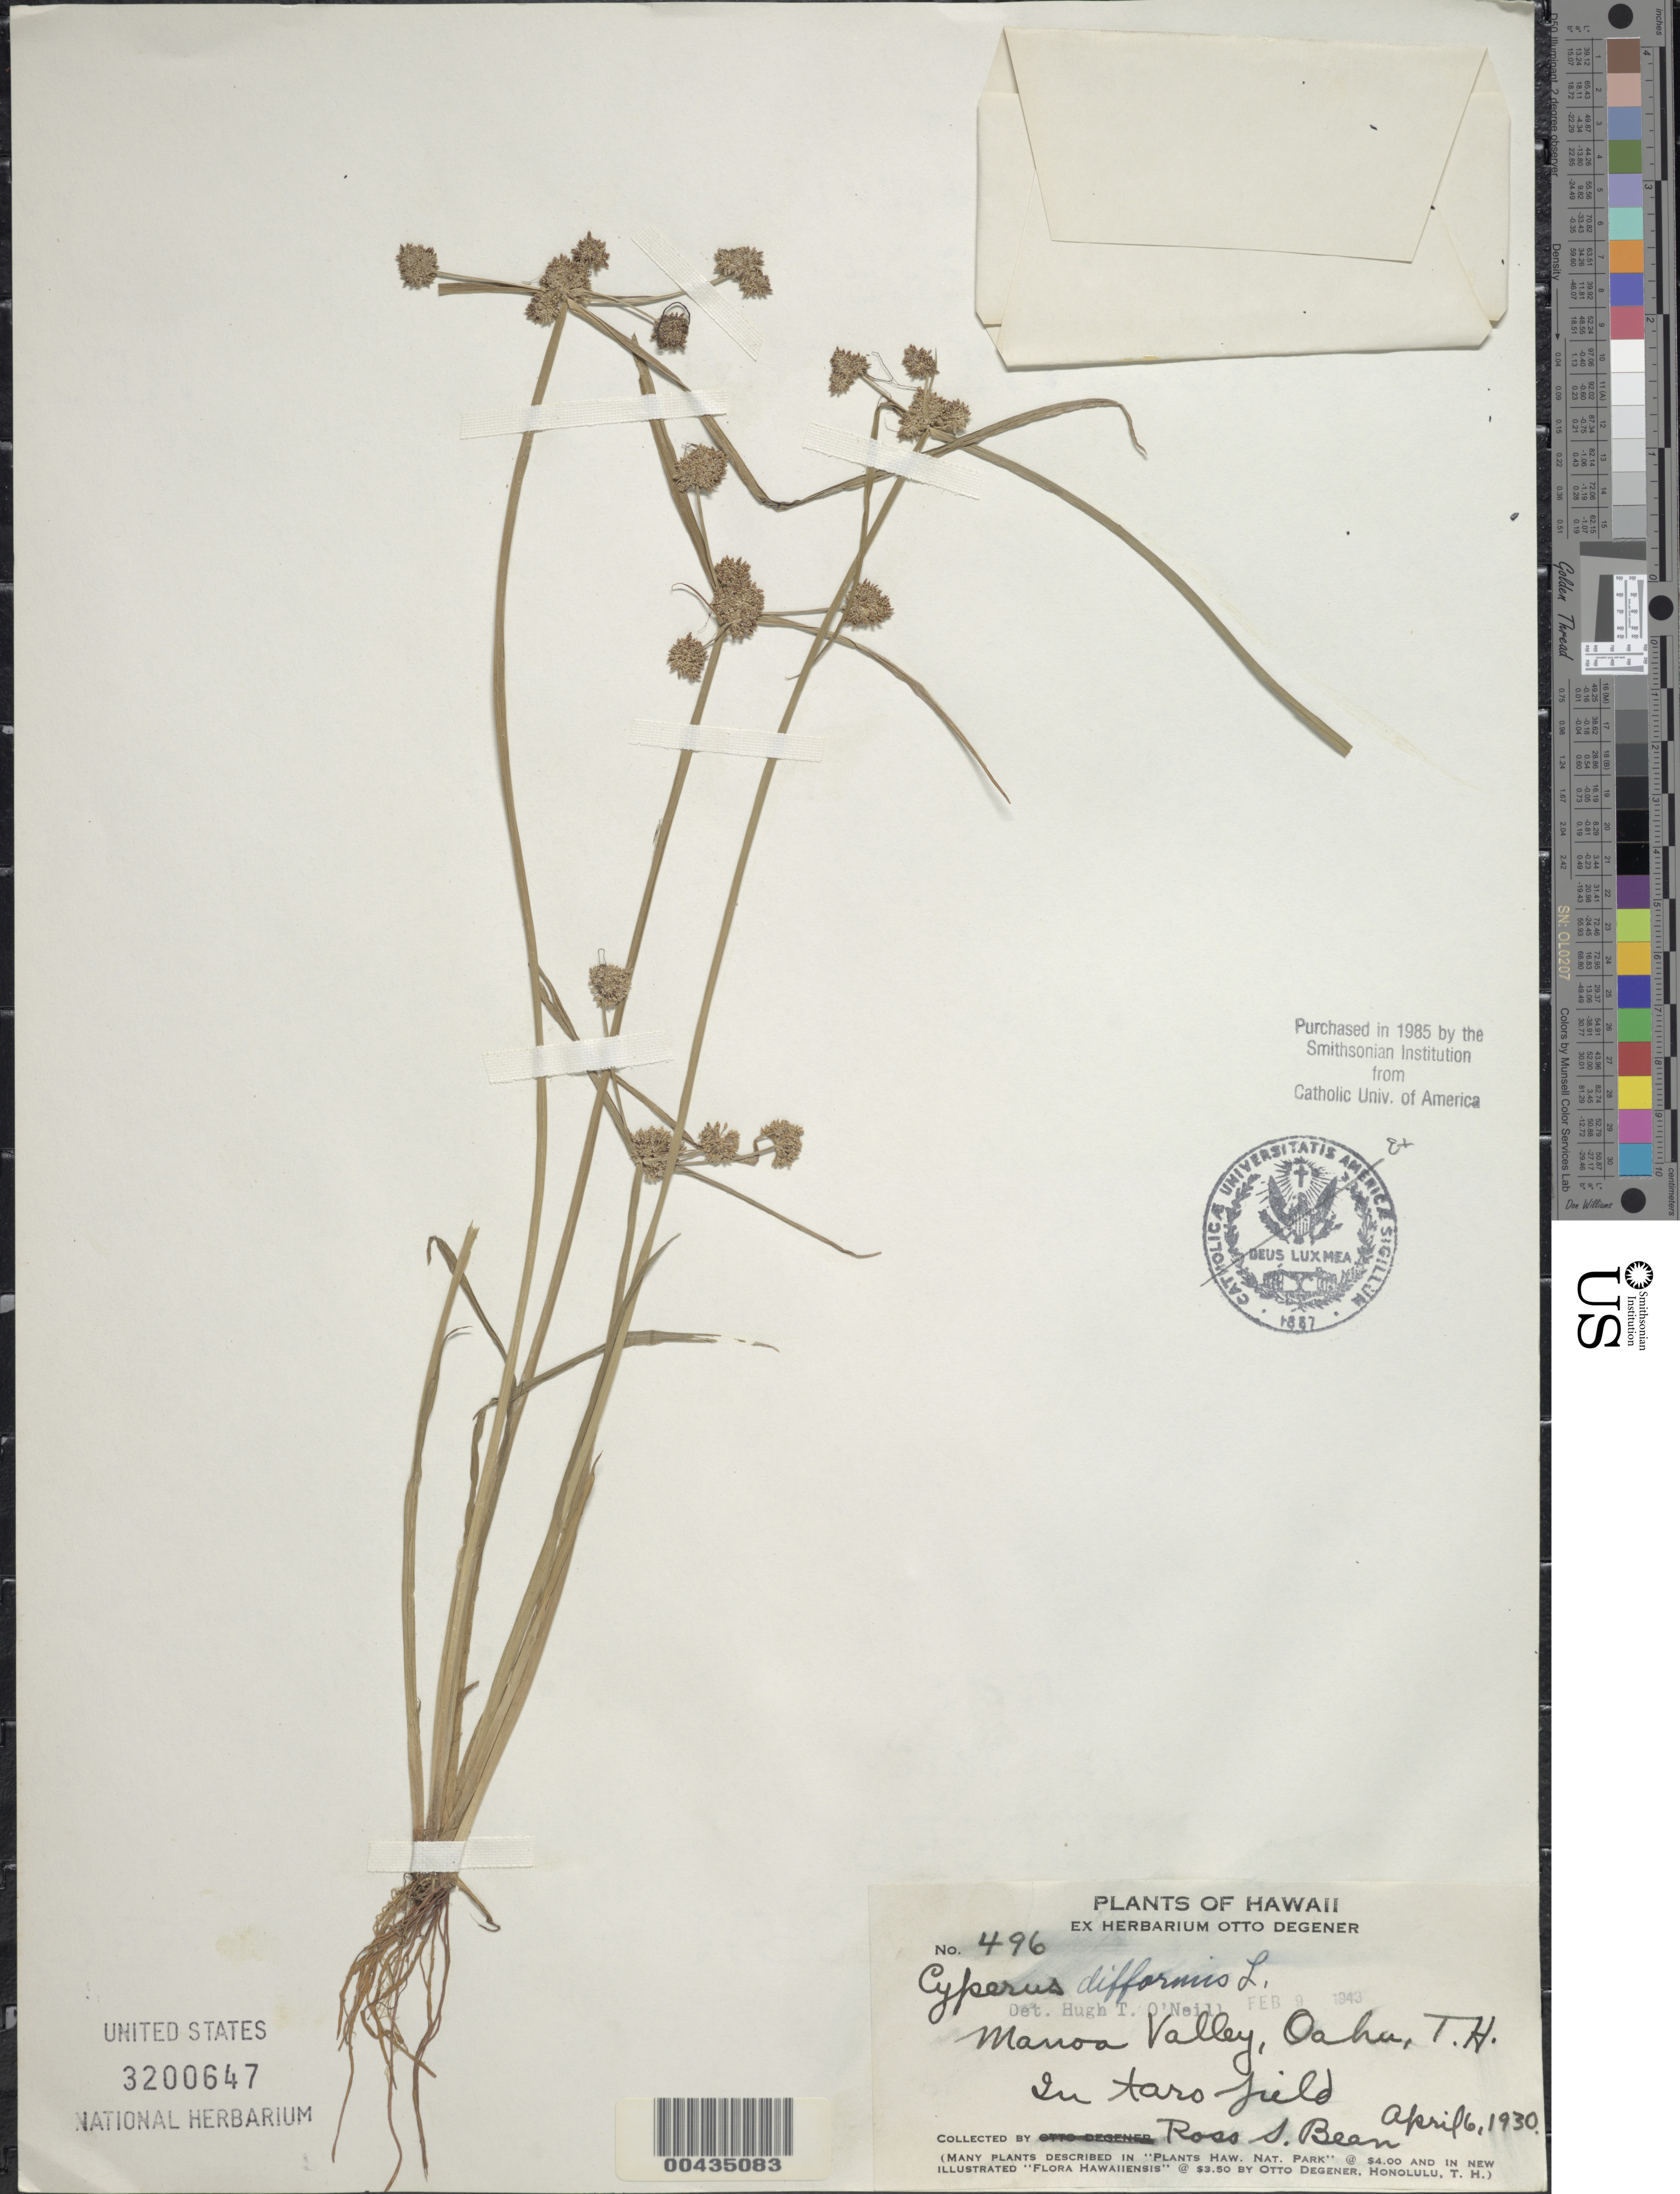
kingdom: Plantae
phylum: Tracheophyta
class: Liliopsida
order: Poales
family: Cyperaceae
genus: Cyperus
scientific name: Cyperus difformis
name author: L.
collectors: R. Bean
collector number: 496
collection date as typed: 6 Apr 1930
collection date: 1930-04-06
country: United States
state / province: Hawaii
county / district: Honolulu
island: Oahu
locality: Manoa Valley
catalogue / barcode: US 3200647